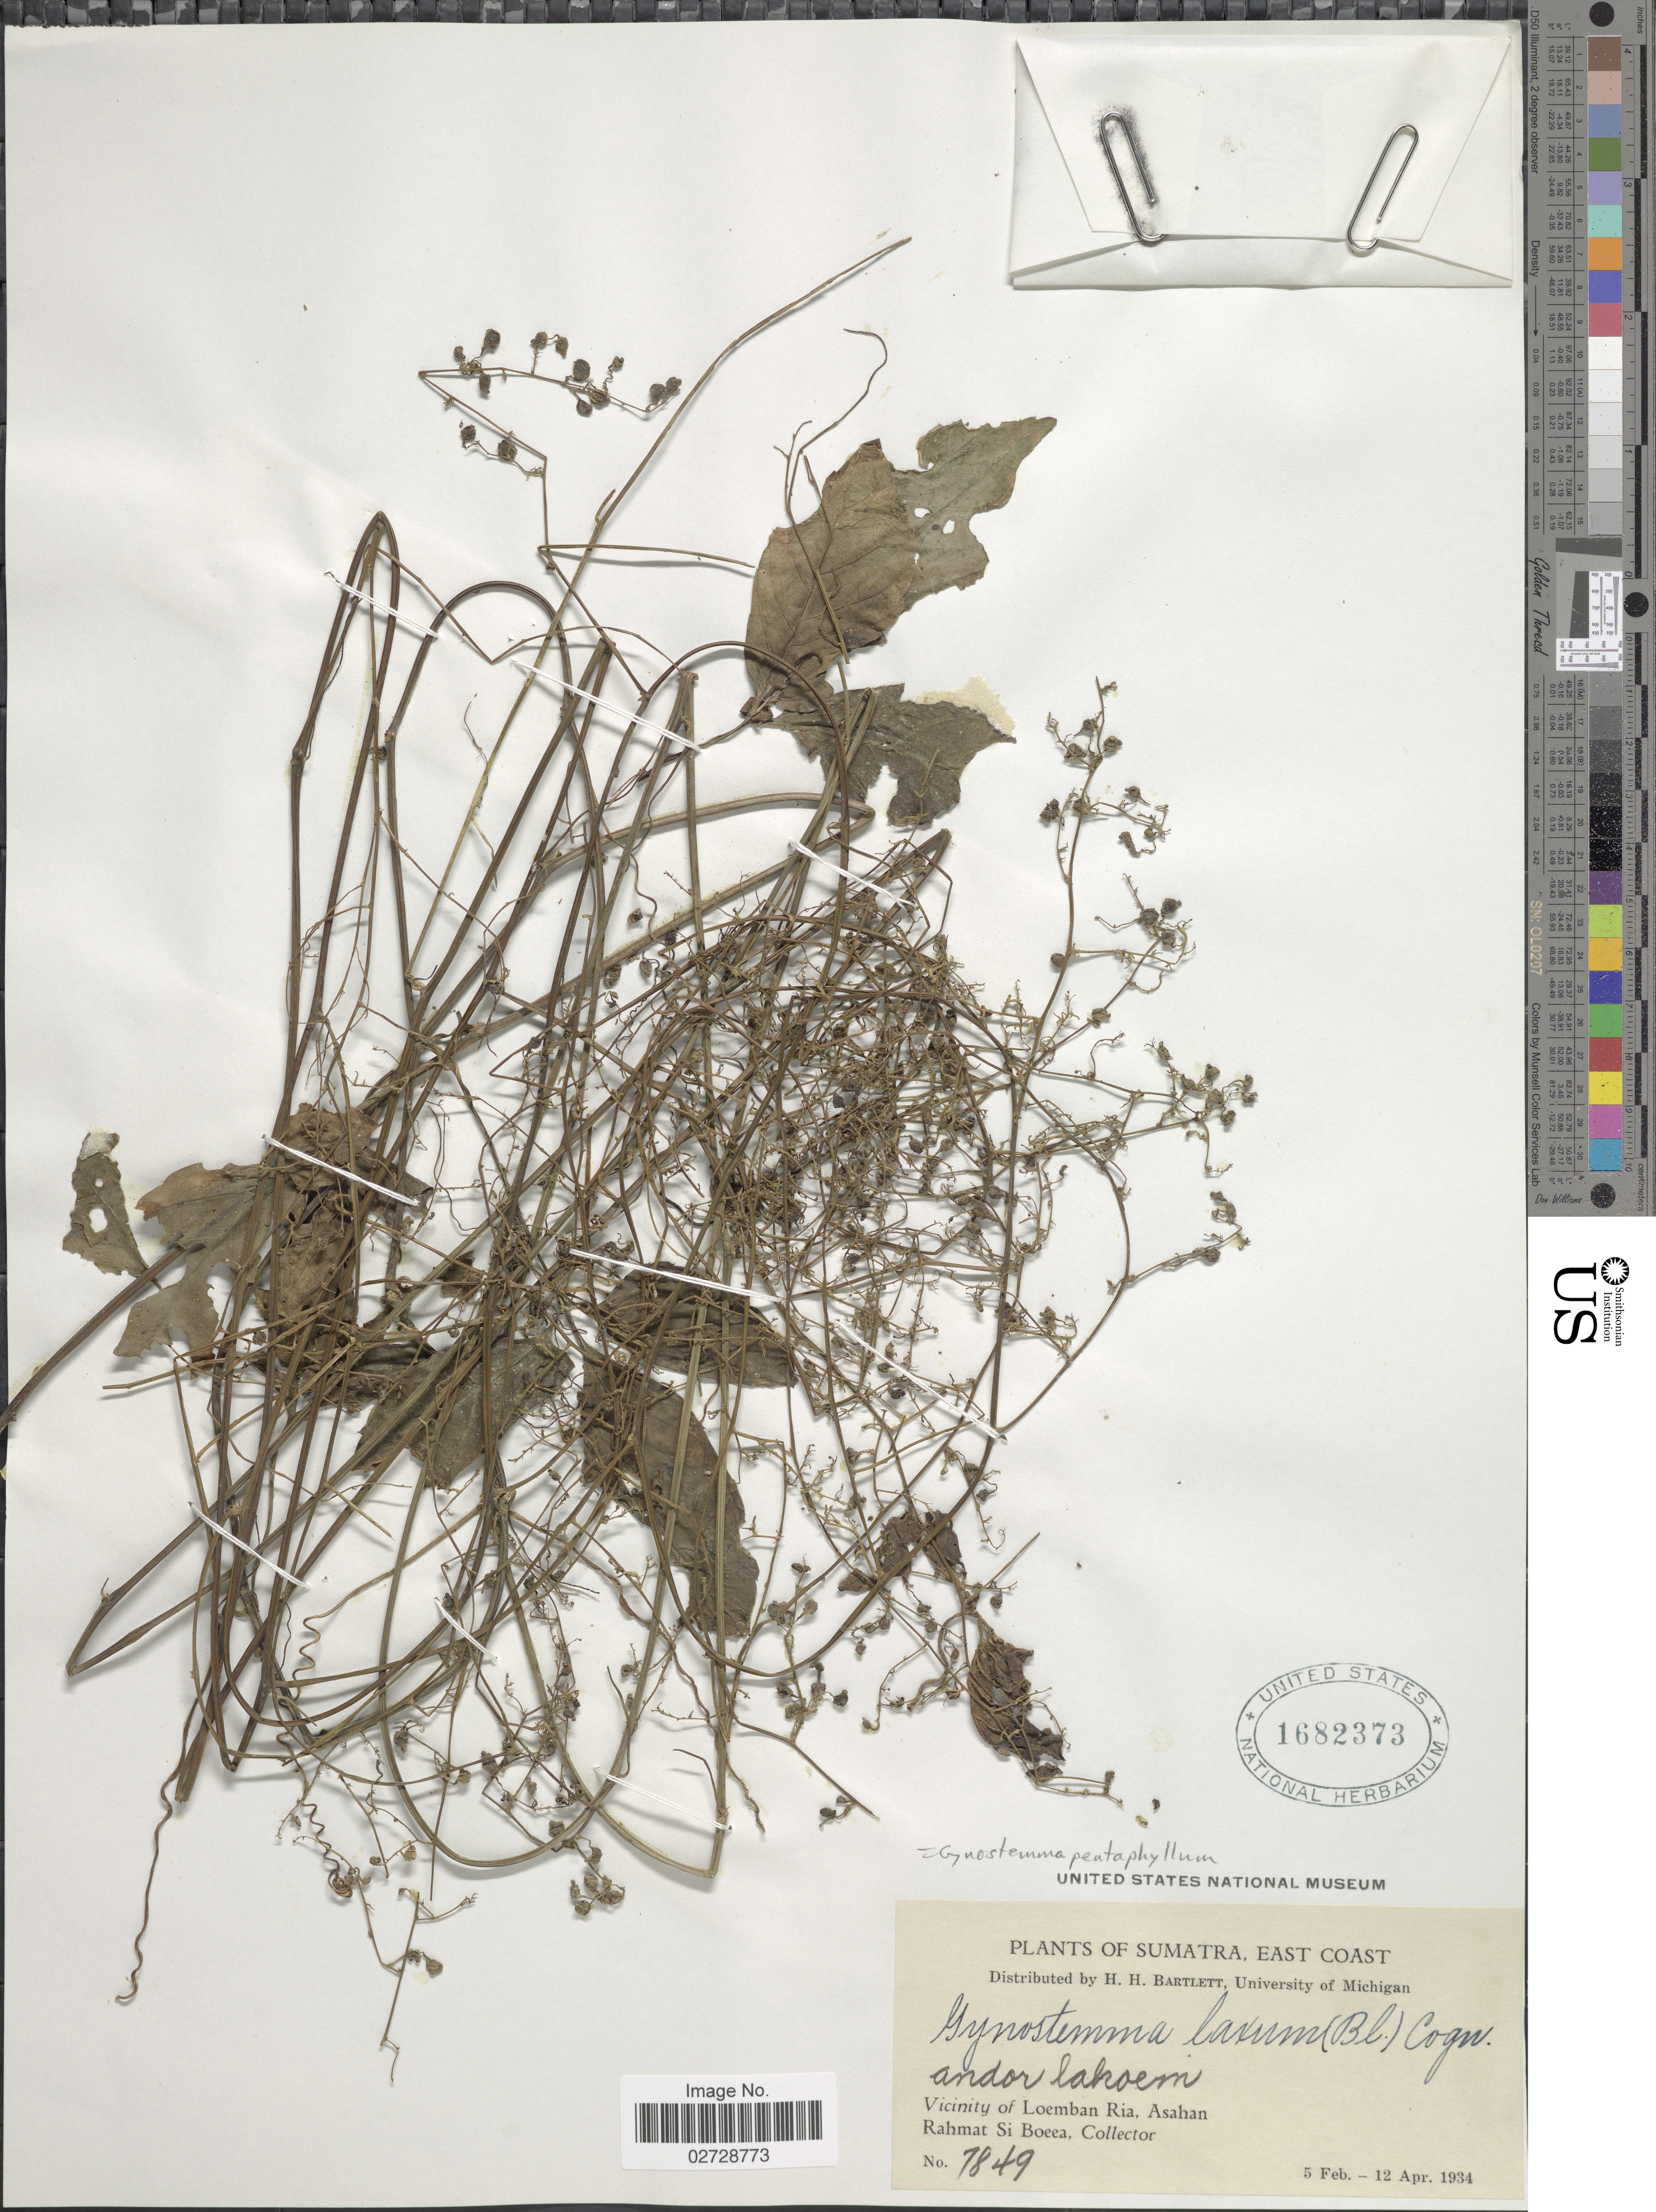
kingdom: Plantae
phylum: Tracheophyta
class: Magnoliopsida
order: Cucurbitales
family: Cucurbitaceae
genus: Gynostemma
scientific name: Gynostemma pentaphyllum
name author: (Thunb.) Makino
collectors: Rahmat Si Boeea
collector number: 7849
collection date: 1934-02-05/1934-04-12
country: Indonesia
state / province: Sumatra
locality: East Coast. Andor lakoem. Vicinity of Loemban Ria, Asahan.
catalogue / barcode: US 1682373